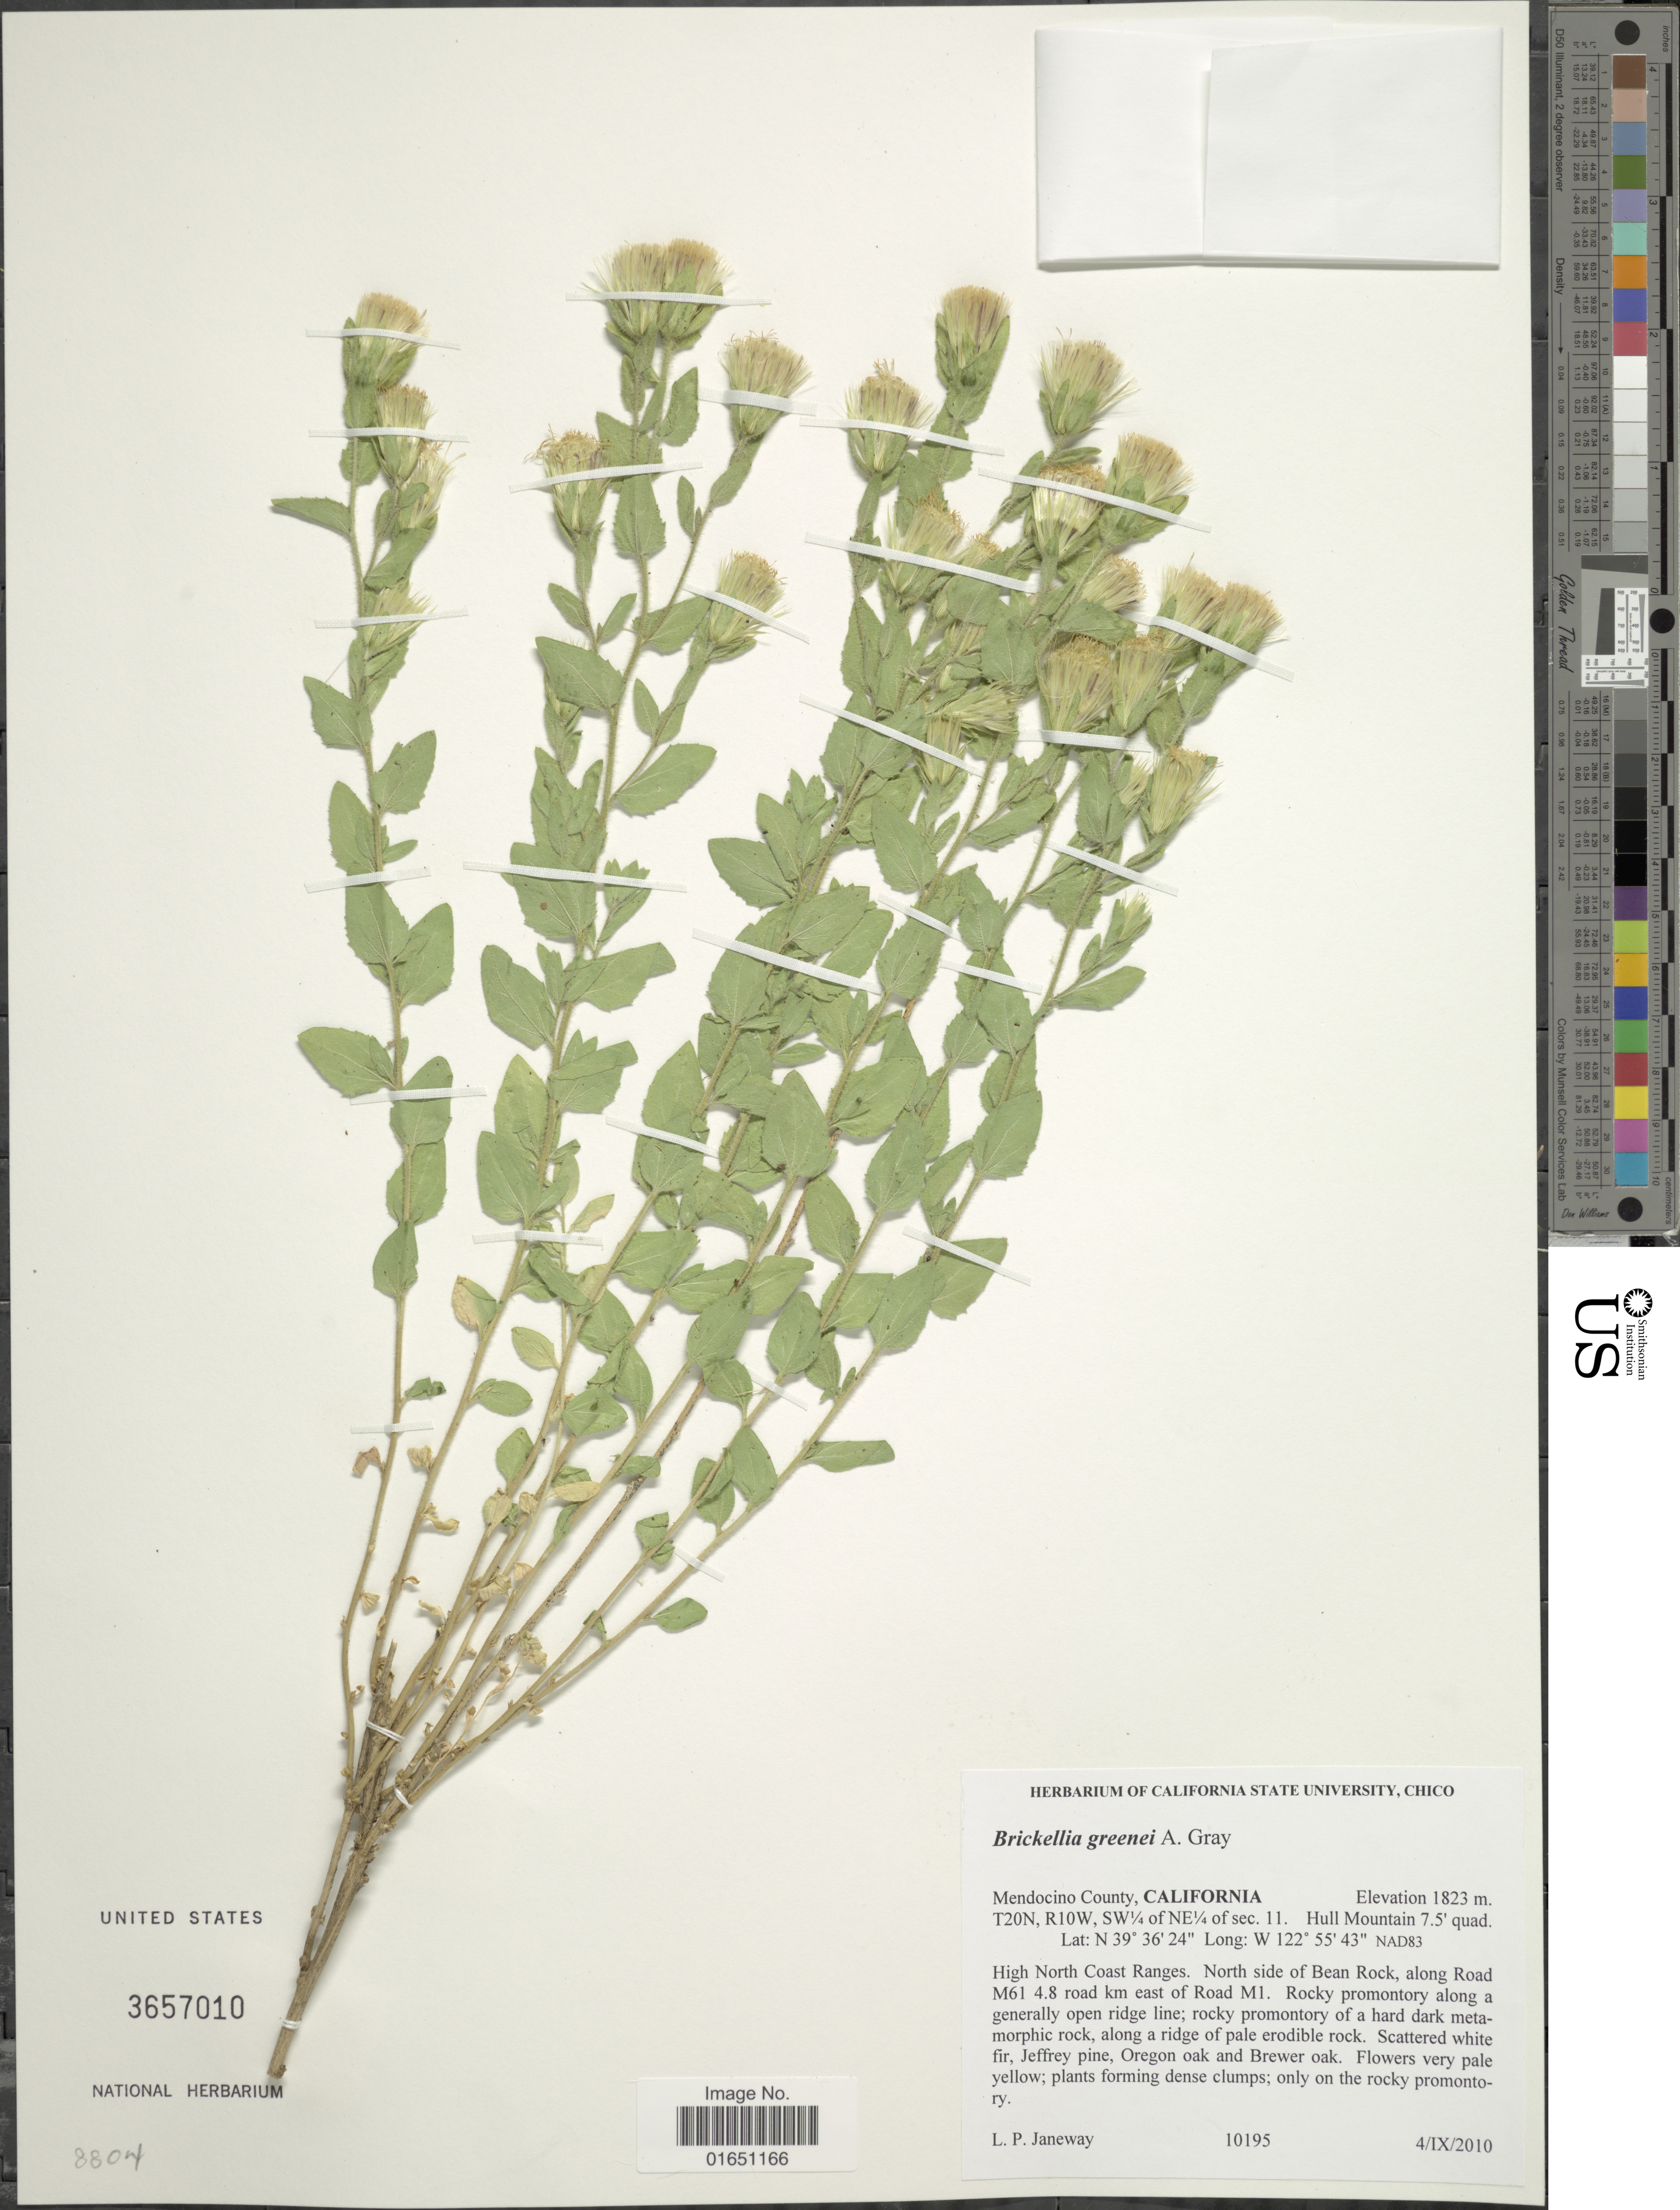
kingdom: Plantae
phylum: Tracheophyta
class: Magnoliopsida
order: Asterales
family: Asteraceae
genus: Brickellia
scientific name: Brickellia greenei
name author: A. Gray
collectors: L. P. Janeway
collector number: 10195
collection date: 2010-09-04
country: United States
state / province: California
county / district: Mendocino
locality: Mendocino County, T20N, R10W, SW¼ of NE¼ of sec. 11, Hull Mountain 7.5' quad. High North Coast Range. North side of Bean Rock, along Road M61 4.8 road km east of Road M1. NAD83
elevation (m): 1823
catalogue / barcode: US 3657010